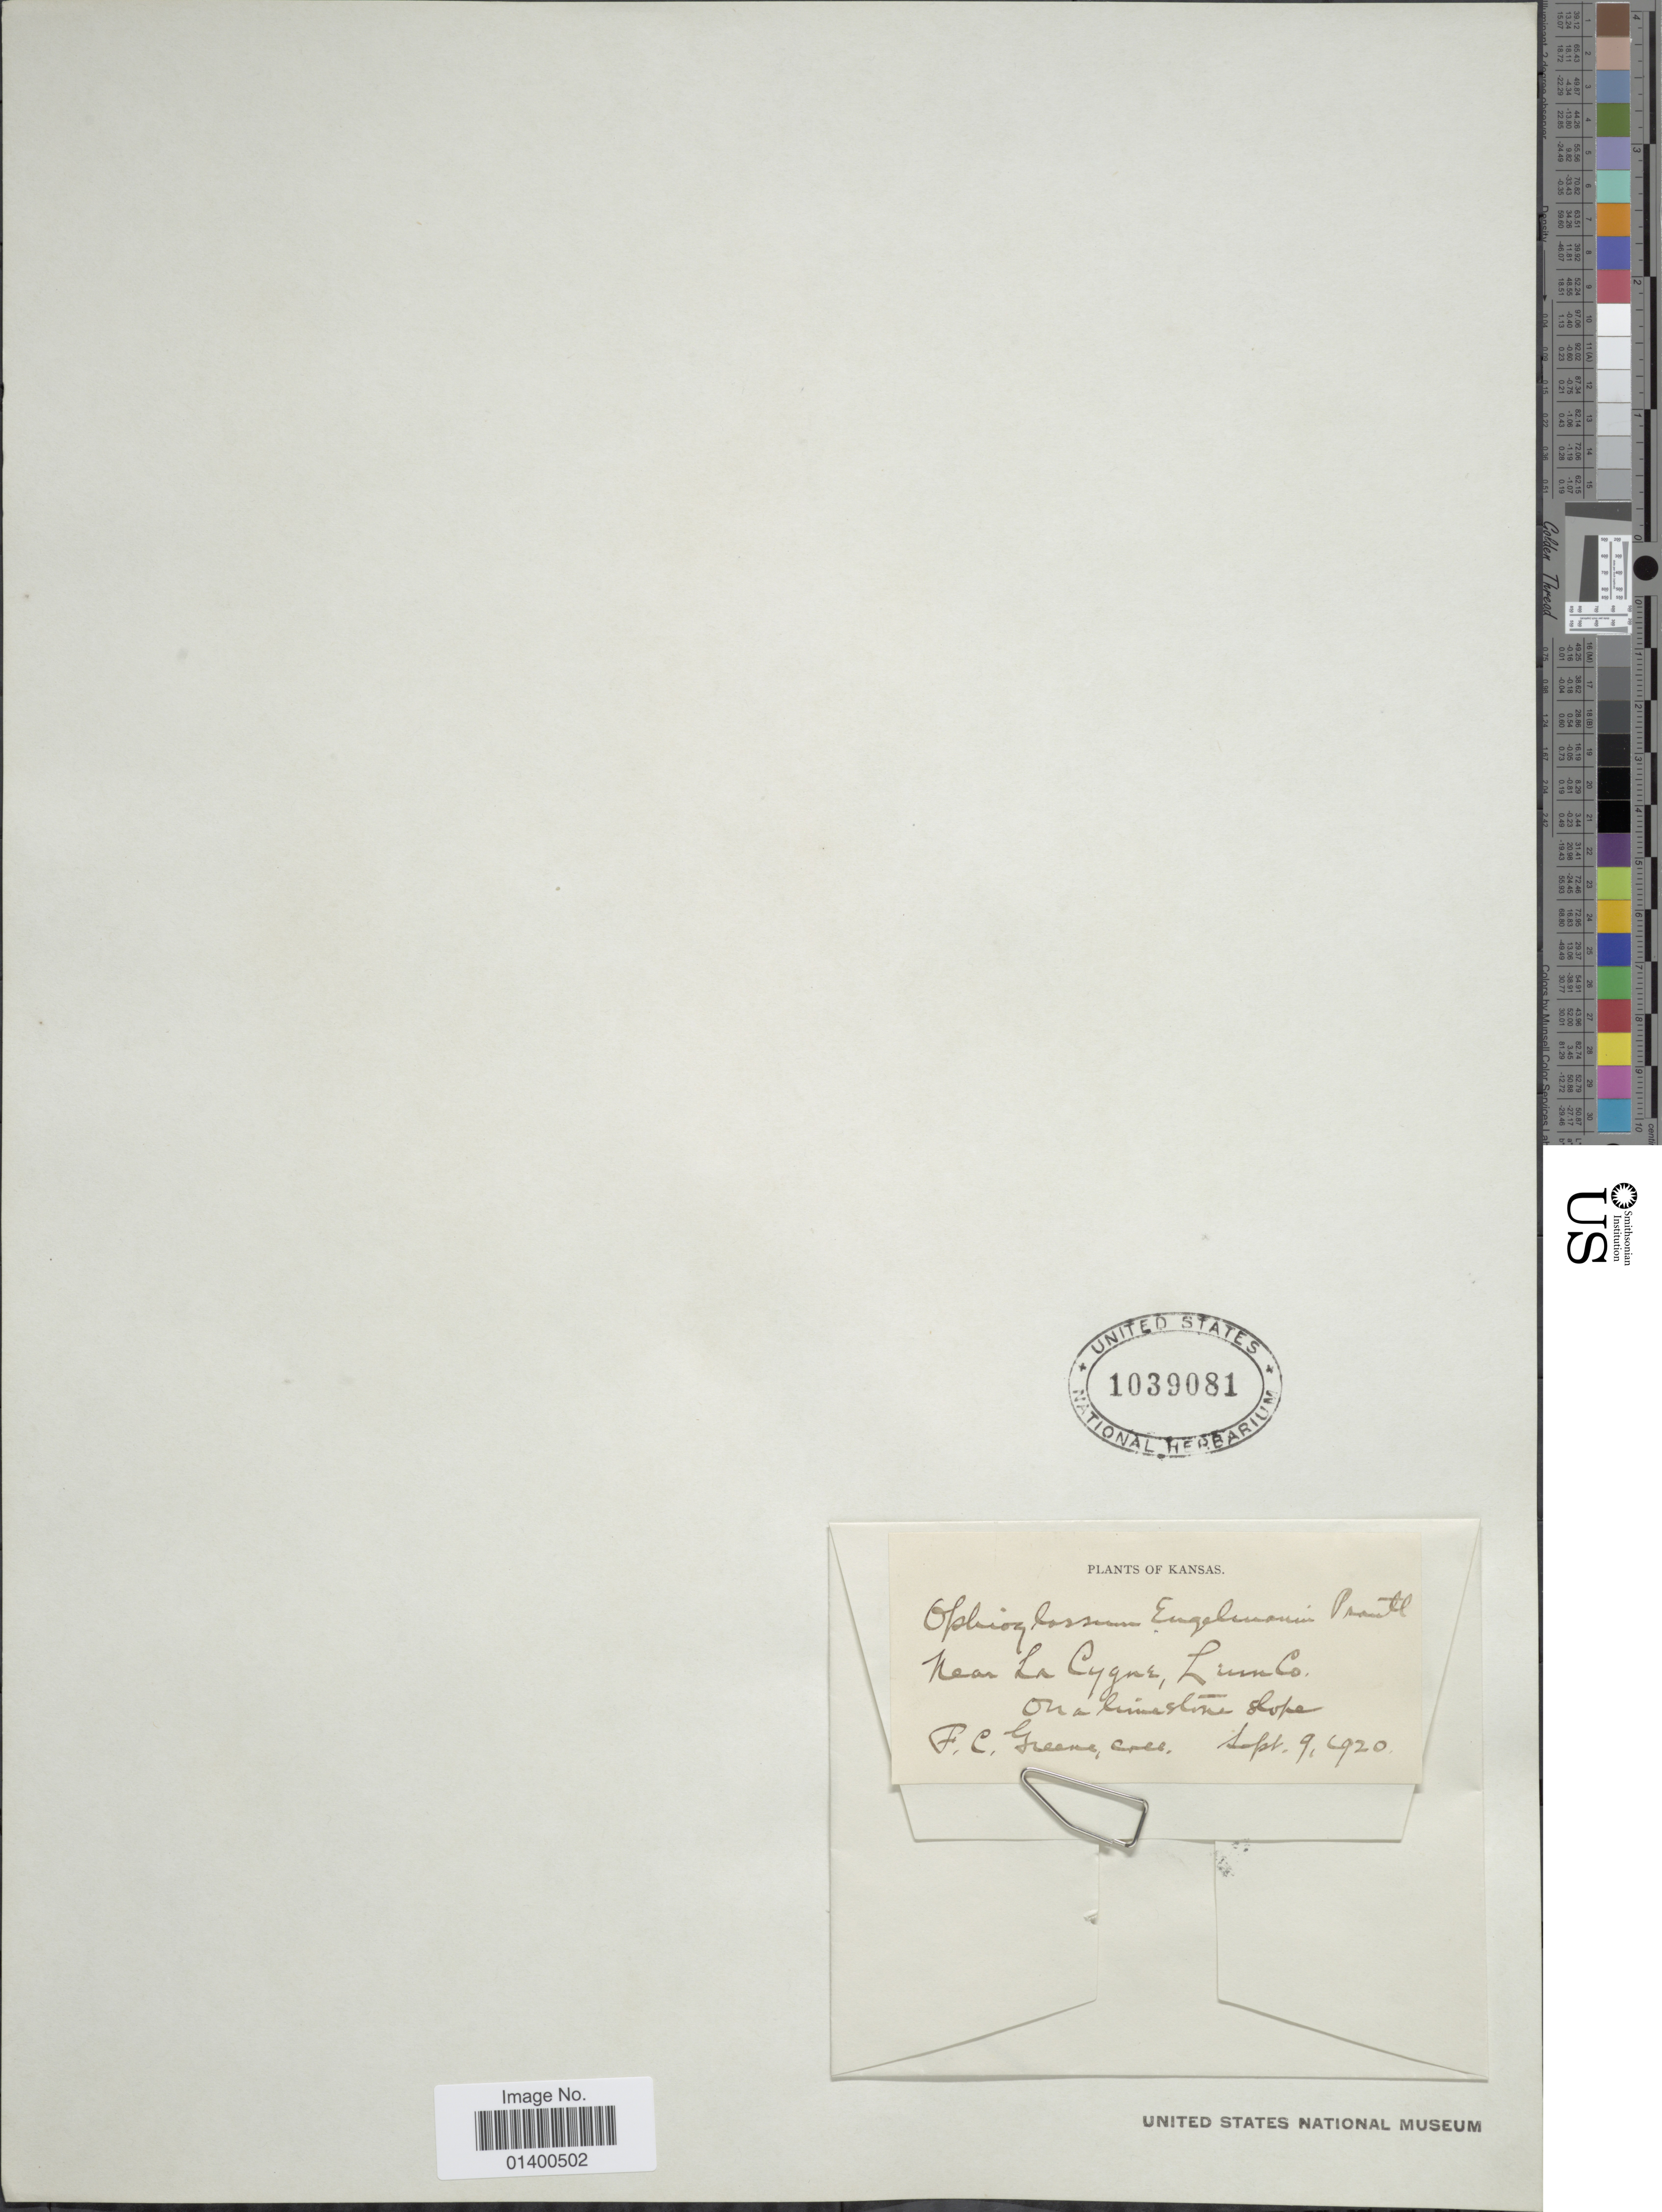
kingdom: Plantae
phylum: Tracheophyta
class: Polypodiopsida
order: Ophioglossales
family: Ophioglossaceae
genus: Ophioglossum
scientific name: Ophioglossum engelmannii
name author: Prantl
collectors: F. C. Greene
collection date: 1920-09-09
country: United States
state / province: Kansas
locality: Near La Cygne, Linn Co.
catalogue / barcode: US 1039081